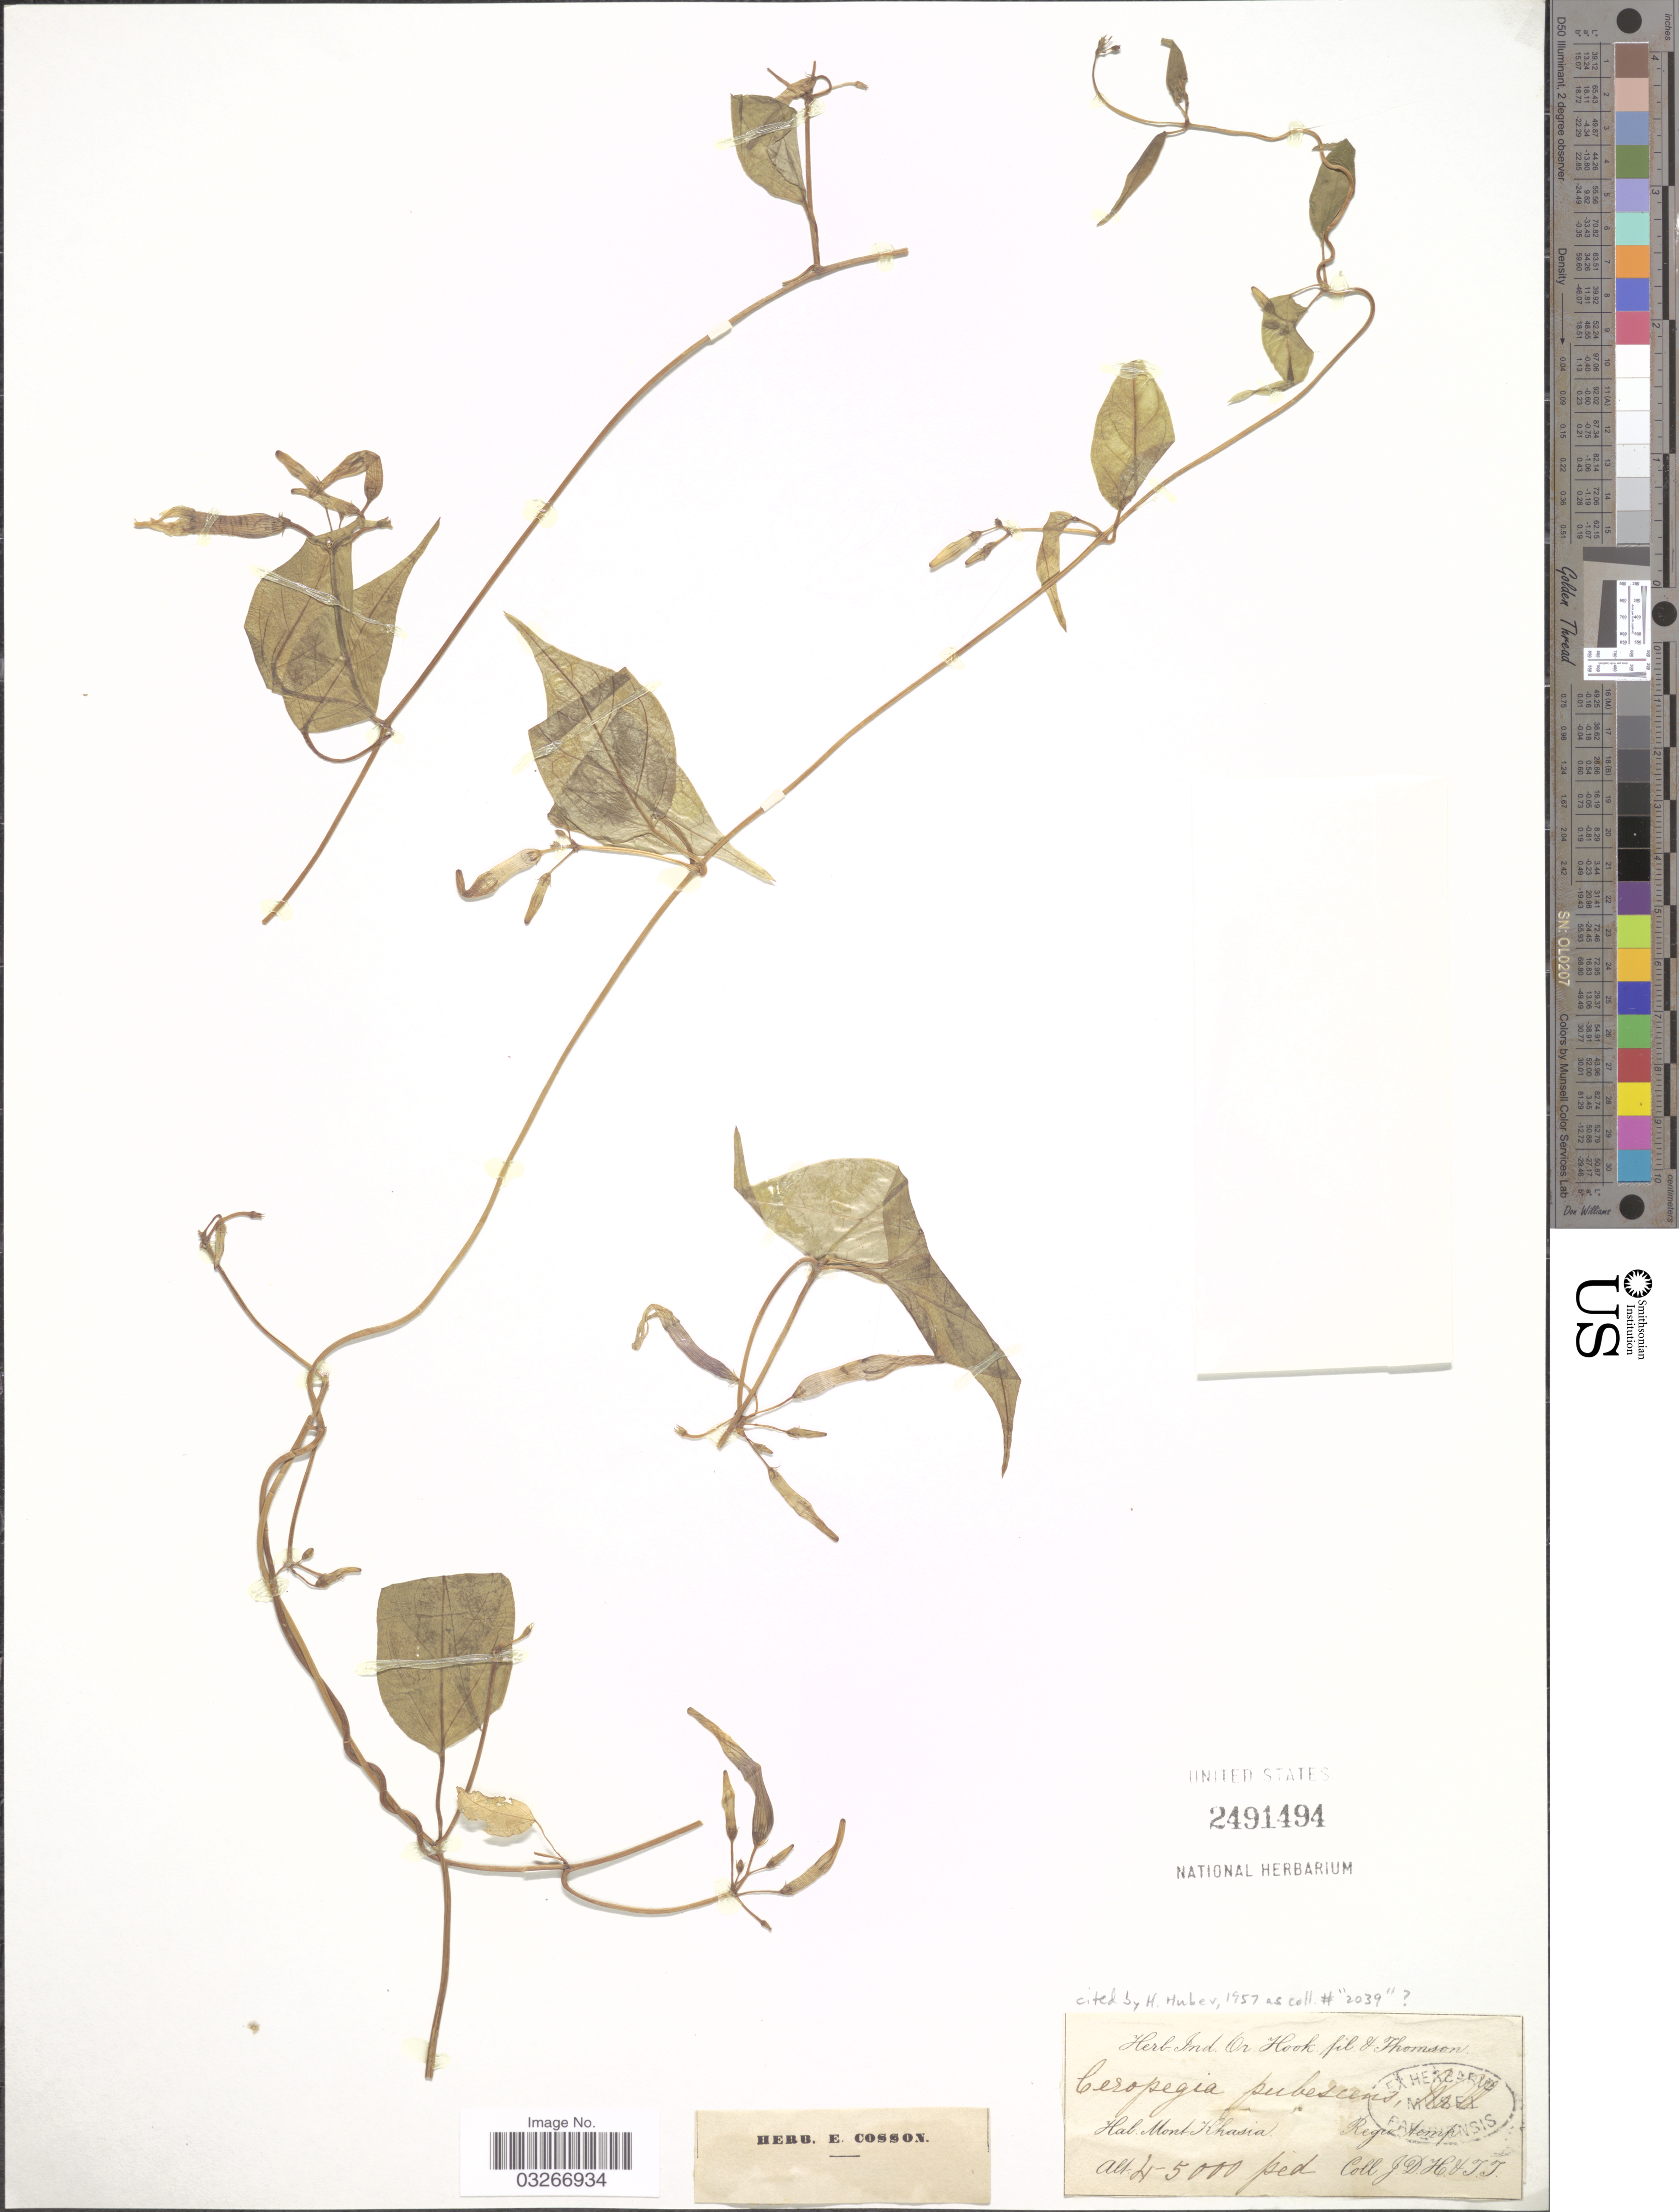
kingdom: Plantae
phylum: Tracheophyta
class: Magnoliopsida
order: Gentianales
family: Apocynaceae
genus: Ceropegia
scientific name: Ceropegia pubescens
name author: Wall.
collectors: J. D. Hooker & T. Thomson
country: India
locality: Mont. Khasia. Regio Temp.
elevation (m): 1219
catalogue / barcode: US 2491494